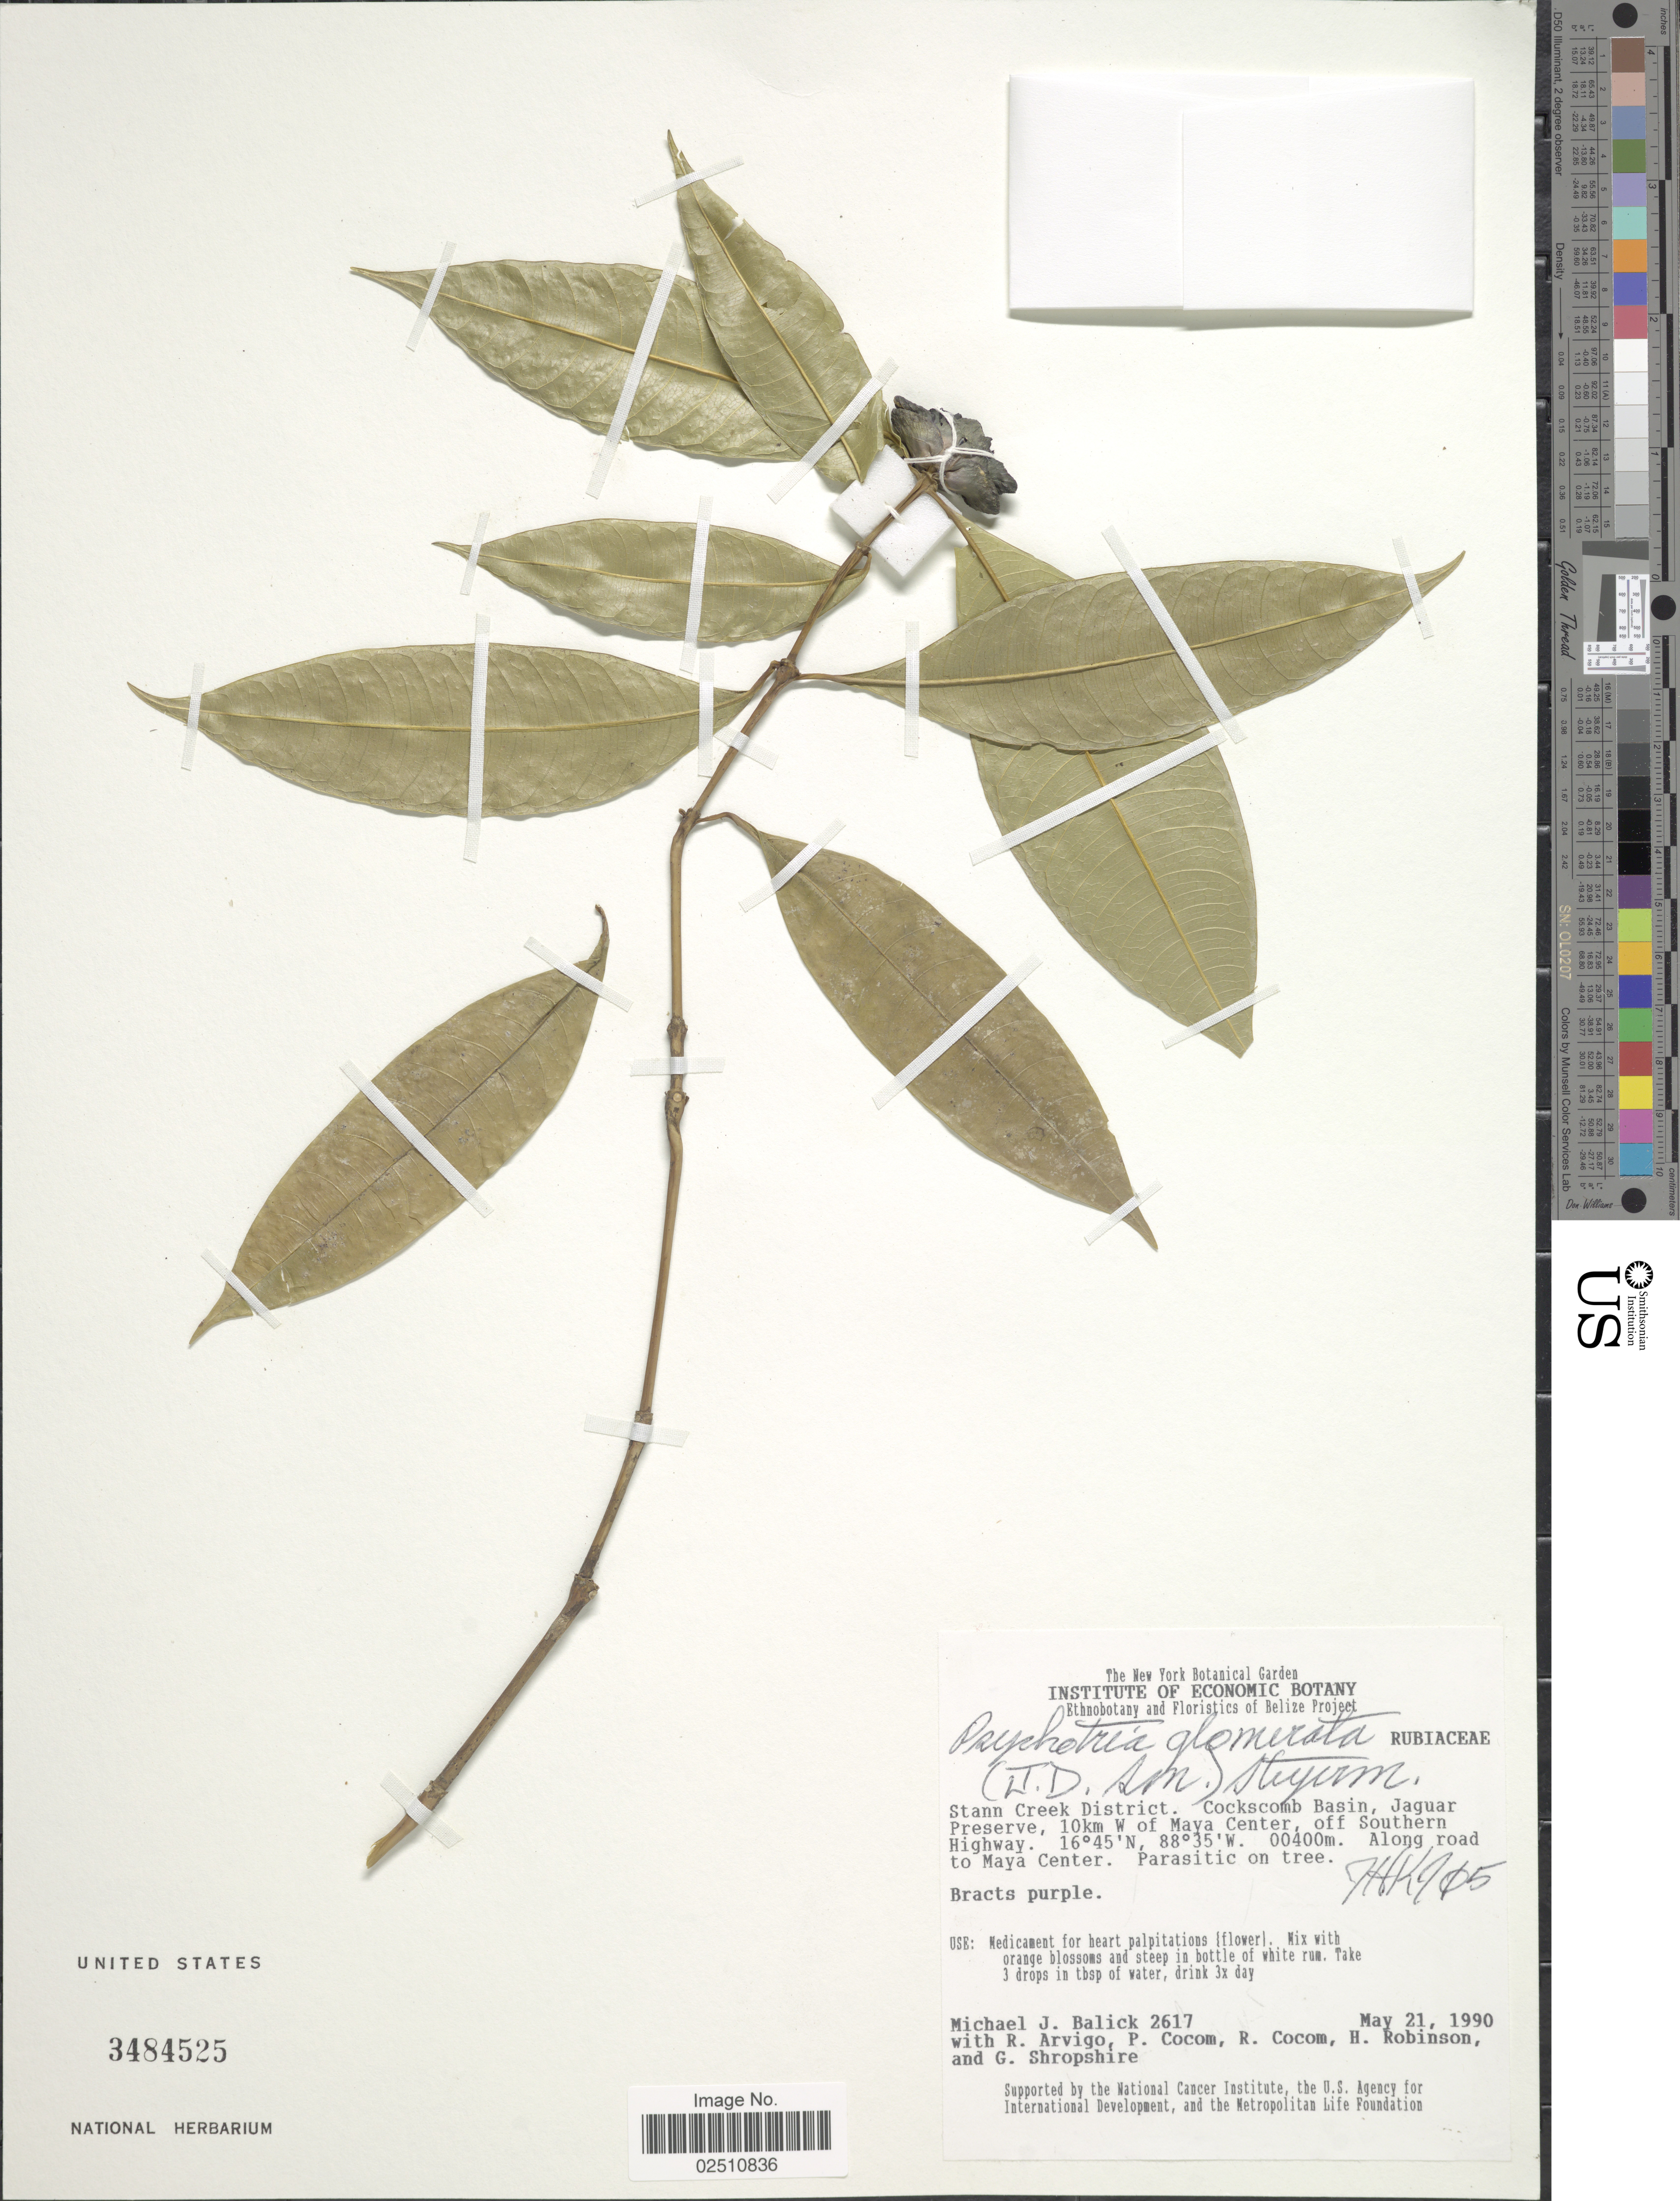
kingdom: Plantae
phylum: Tracheophyta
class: Magnoliopsida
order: Gentianales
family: Rubiaceae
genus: Psychotria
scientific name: Psychotria glomerulata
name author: (Donn. Sm.) Steyerm.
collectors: M. J. Balick, R. Arvigo, P. Cocom, R. Cocom & et al.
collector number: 2617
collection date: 1990-05-21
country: Belize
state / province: Stann Creek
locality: Stann Creek District, Cocnscomb Basin, Jaguar Preserve, 10km W of Maya Center, off Southern Highway, along road to Maya Center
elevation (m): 400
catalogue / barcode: US 3484525